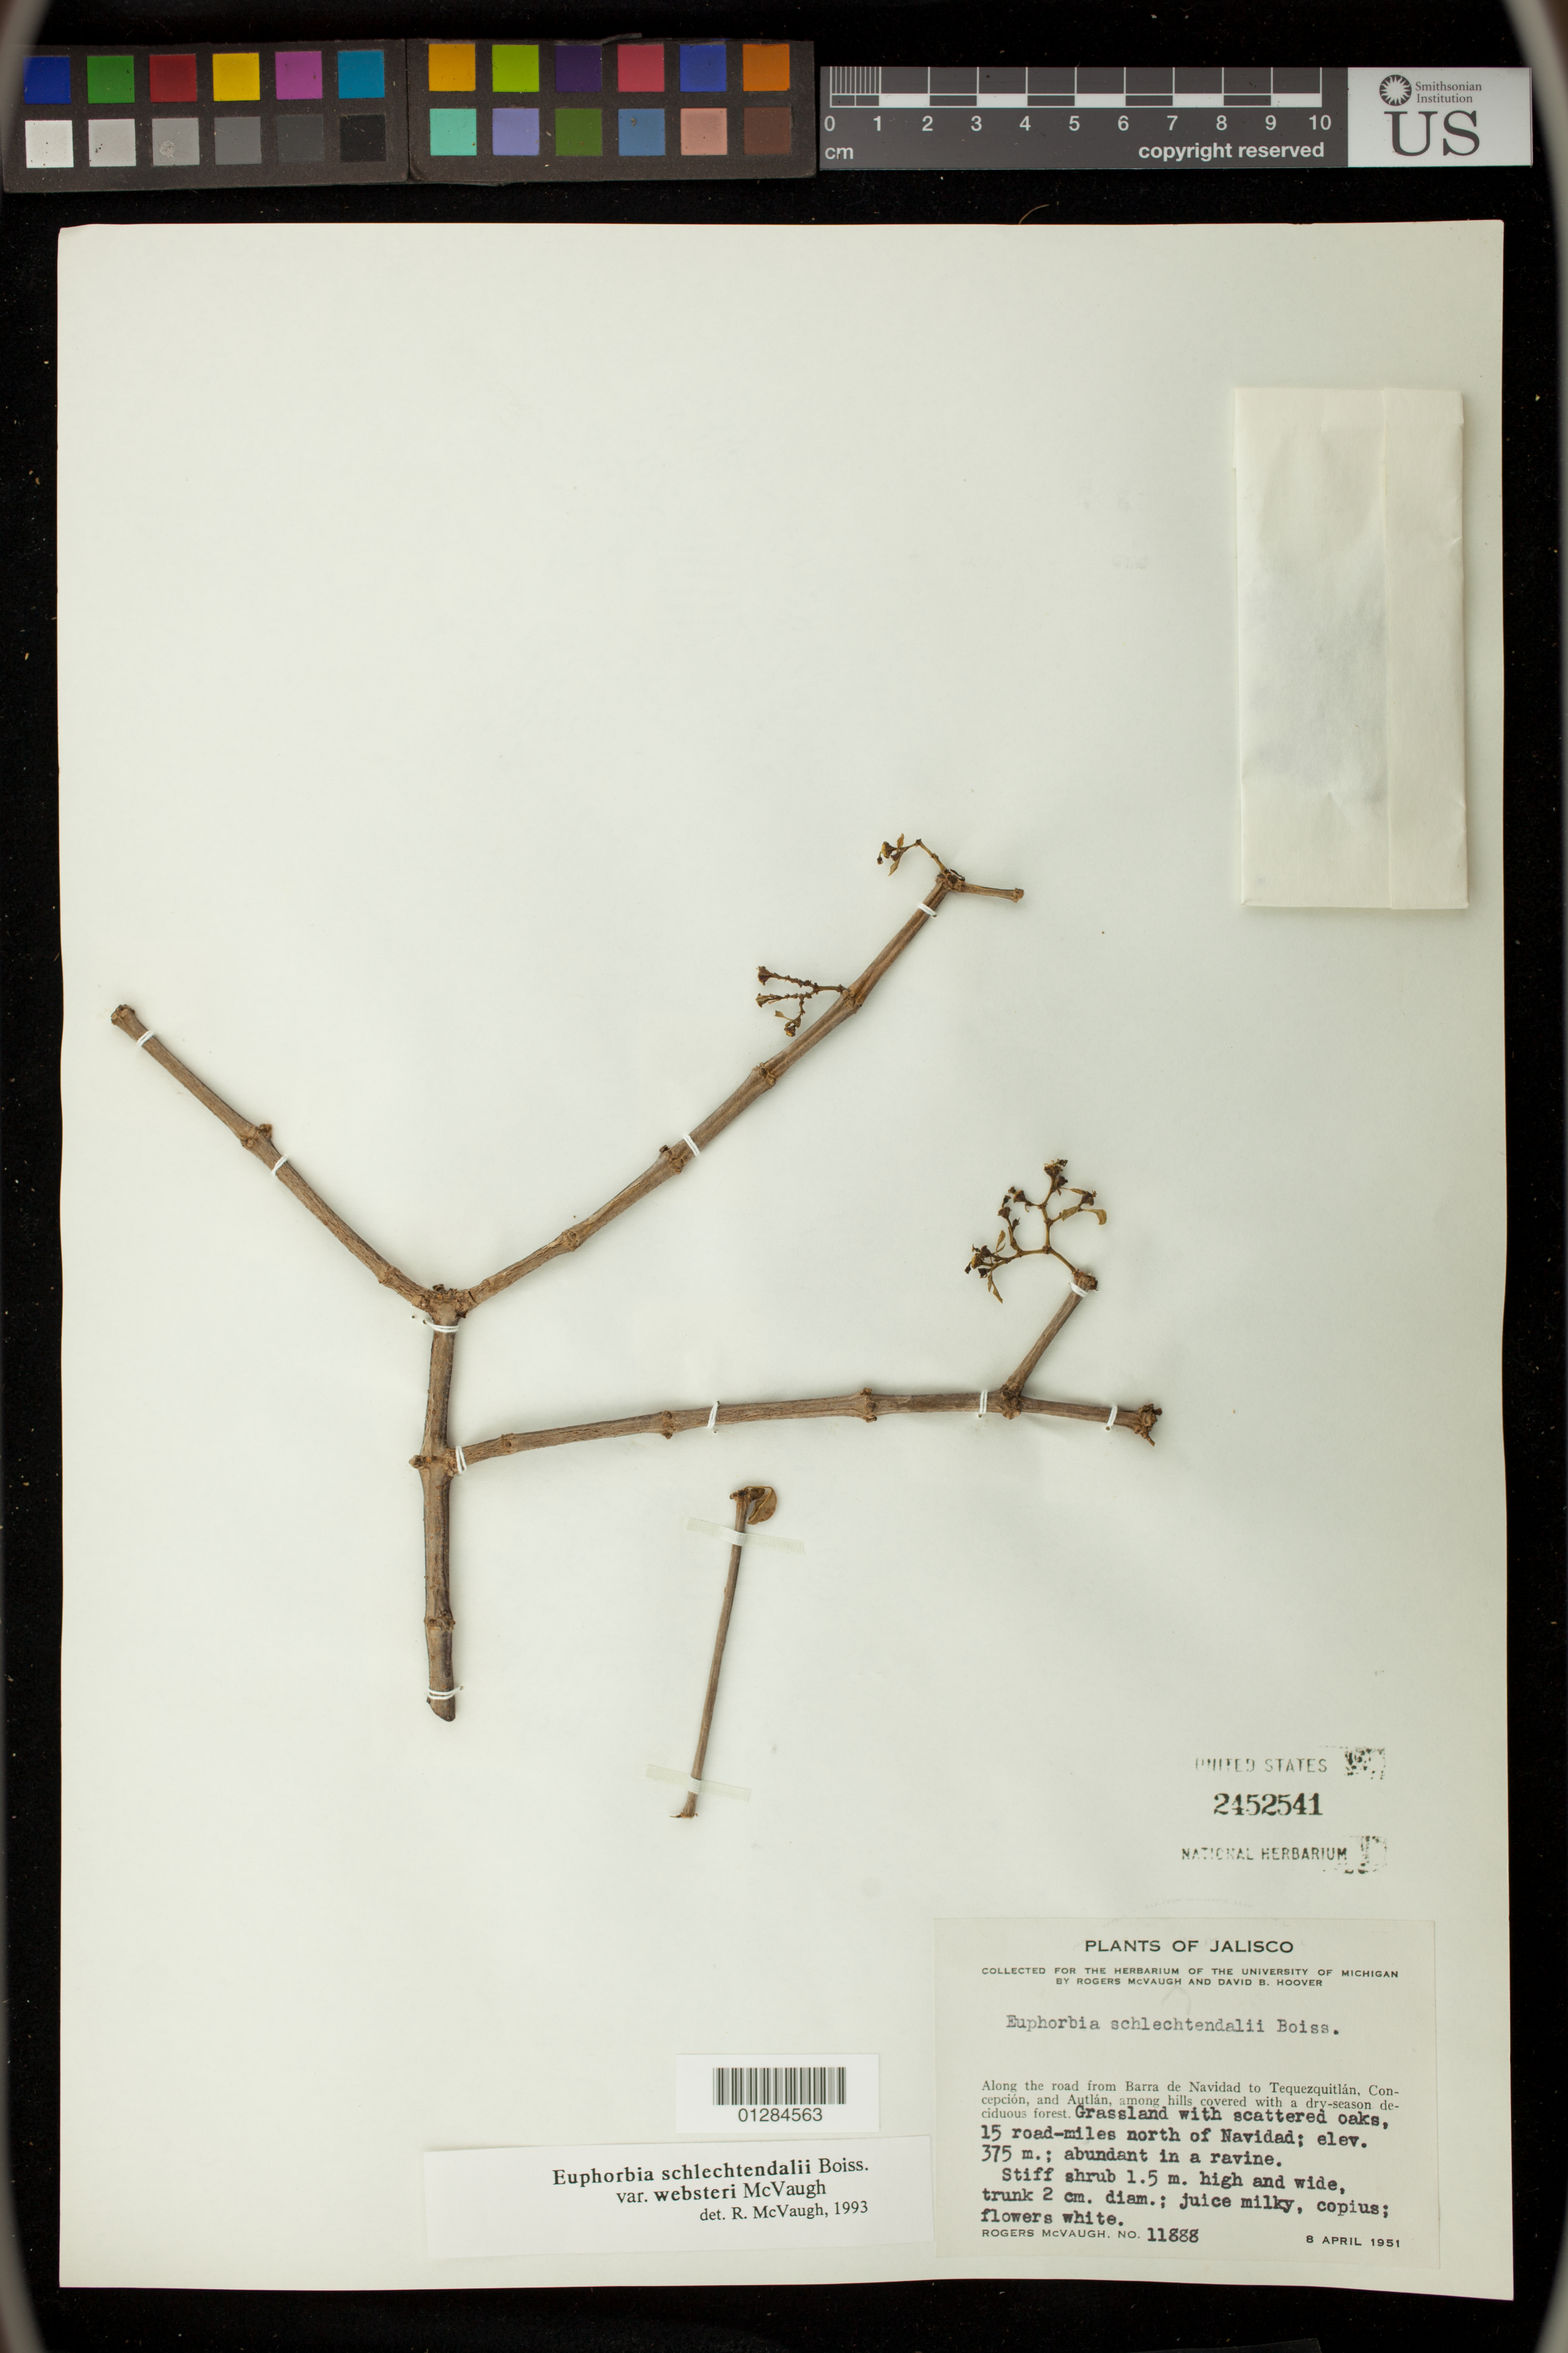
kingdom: Plantae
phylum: Tracheophyta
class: Magnoliopsida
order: Malpighiales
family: Euphorbiaceae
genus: Euphorbia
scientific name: Euphorbia schlechtendalii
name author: Boiss.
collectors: R. McVaugh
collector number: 11888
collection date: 1951-04-08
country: Mexico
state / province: Jalisco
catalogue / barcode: US 2452541